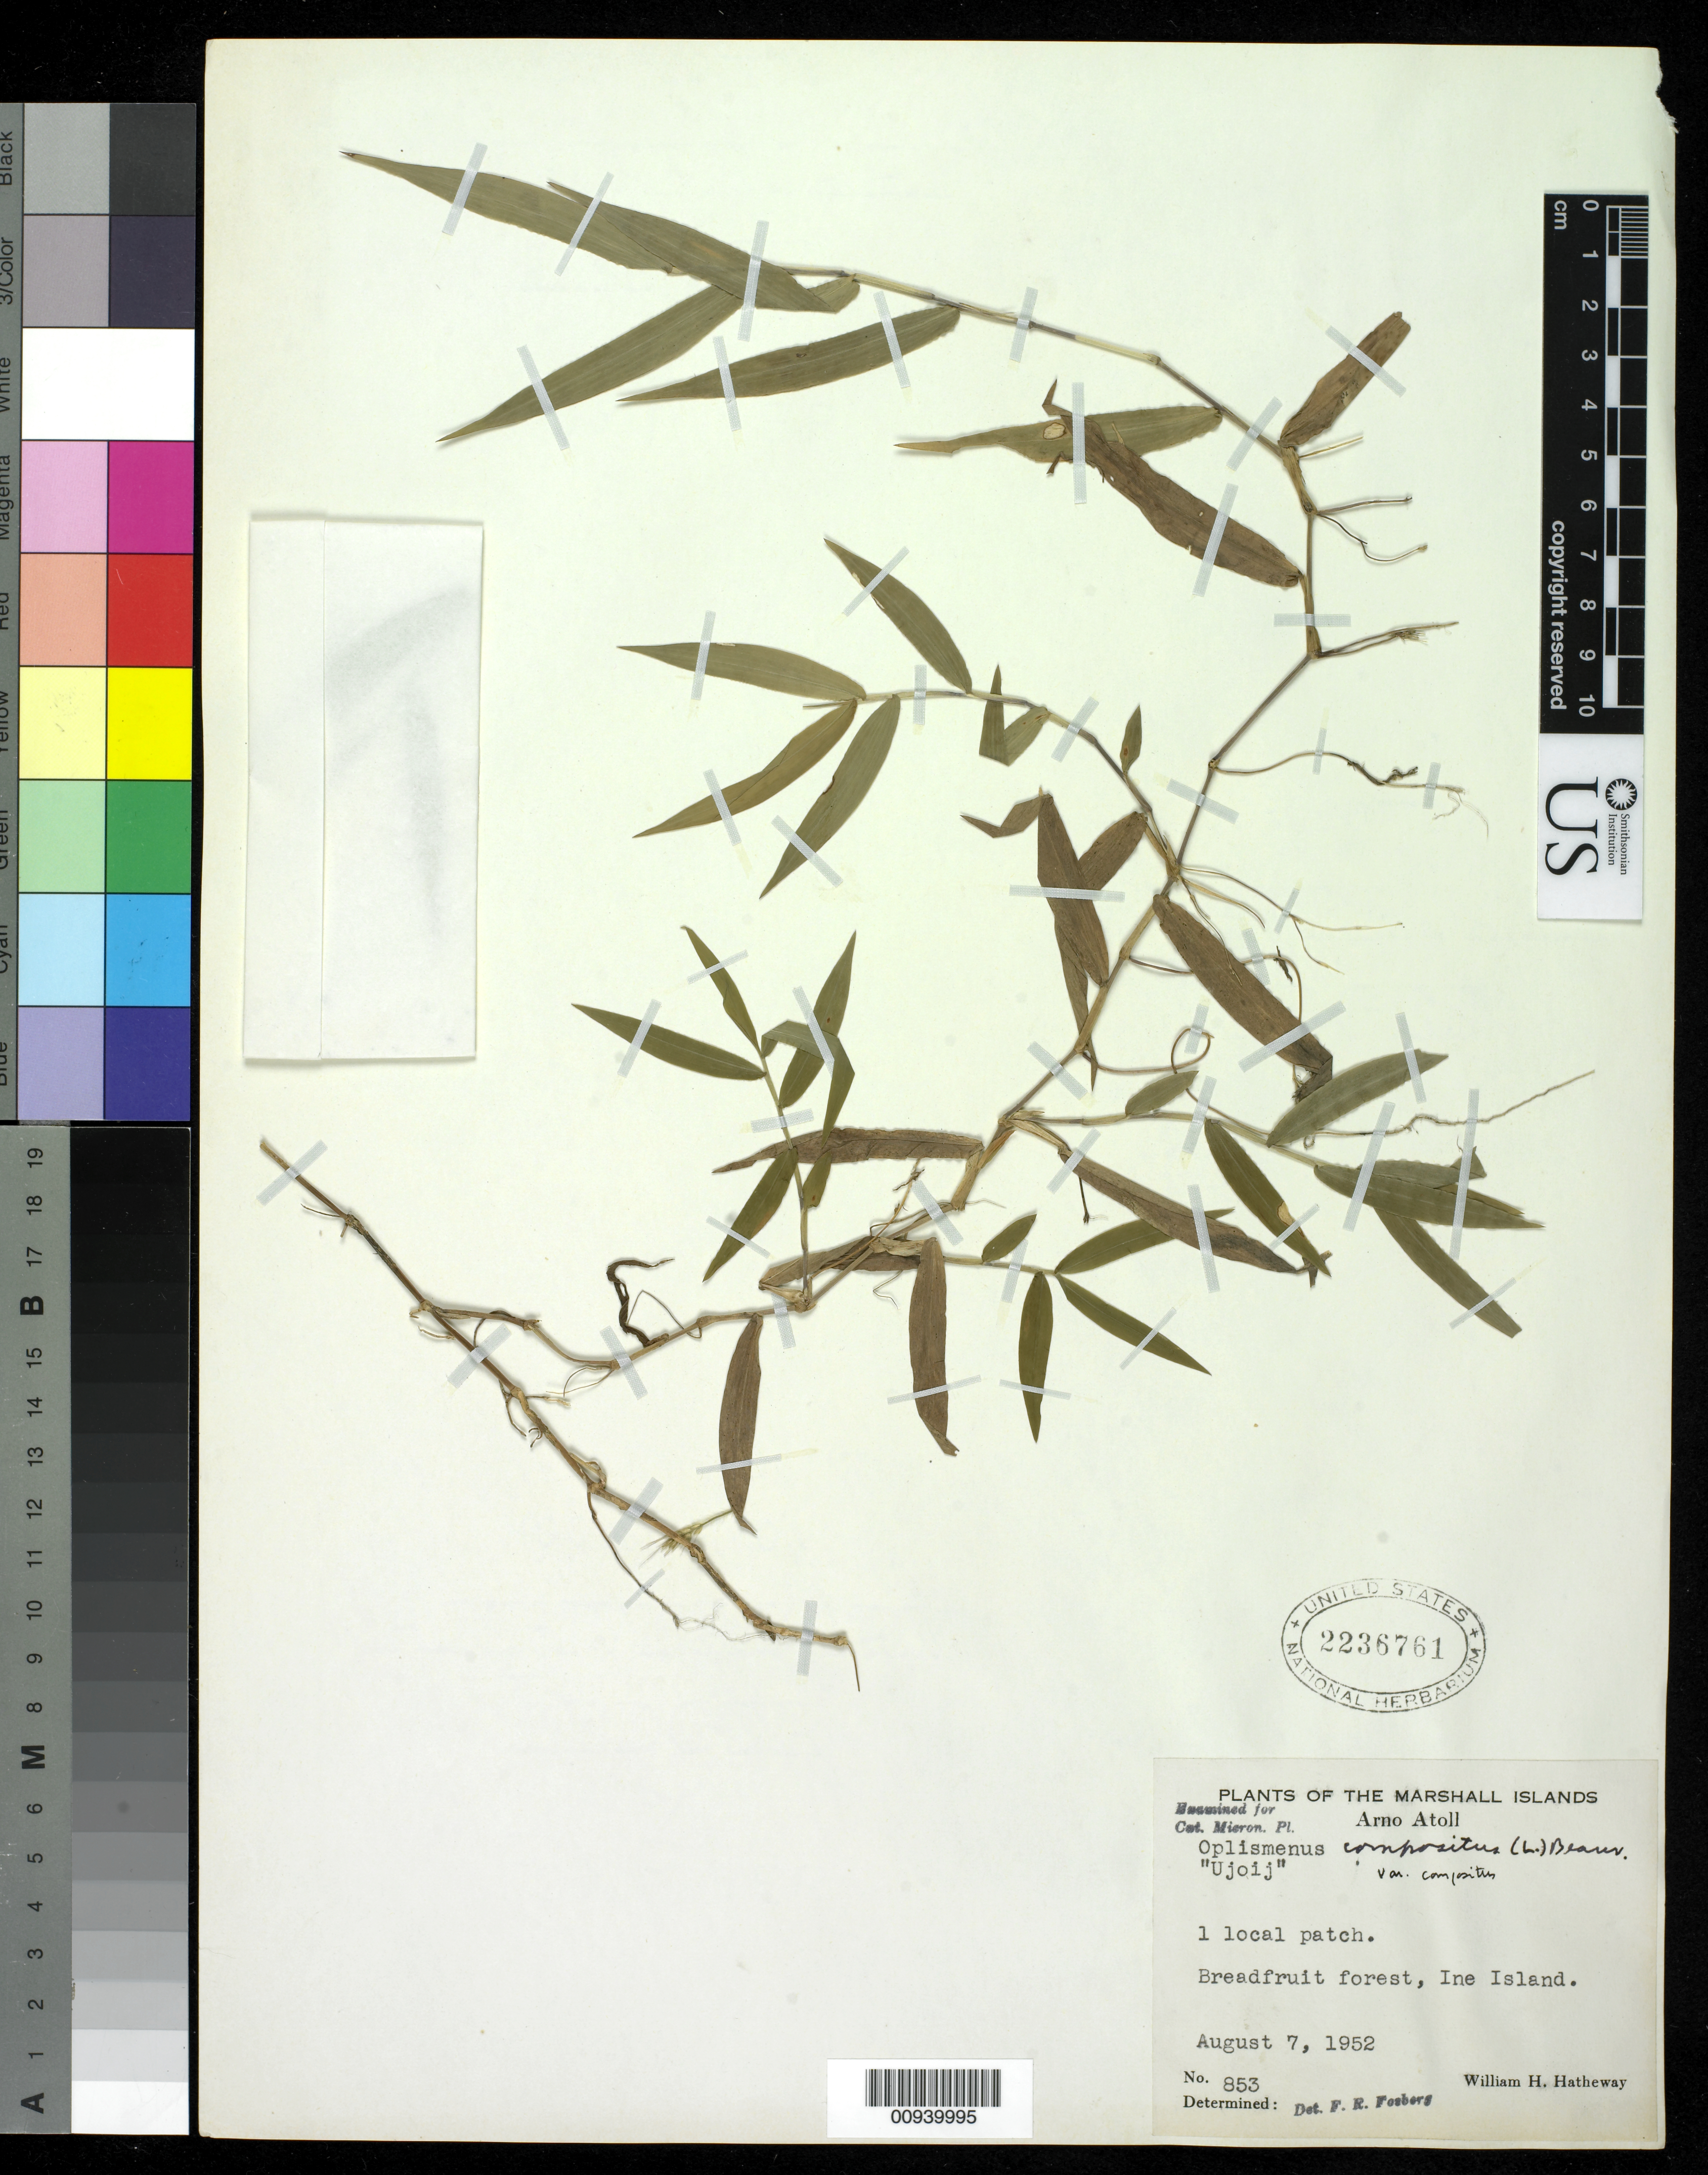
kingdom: Plantae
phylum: Tracheophyta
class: Liliopsida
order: Poales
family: Poaceae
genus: Oplismenus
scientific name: Oplismenus compositus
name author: (L.) P. Beauv.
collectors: W. H. Hatheway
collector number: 853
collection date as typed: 07 Aug 1952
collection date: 1952-08-07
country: Marshall Islands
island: Arno Atoll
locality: Breadfruit forest, Ine Island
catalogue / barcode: US 2236761